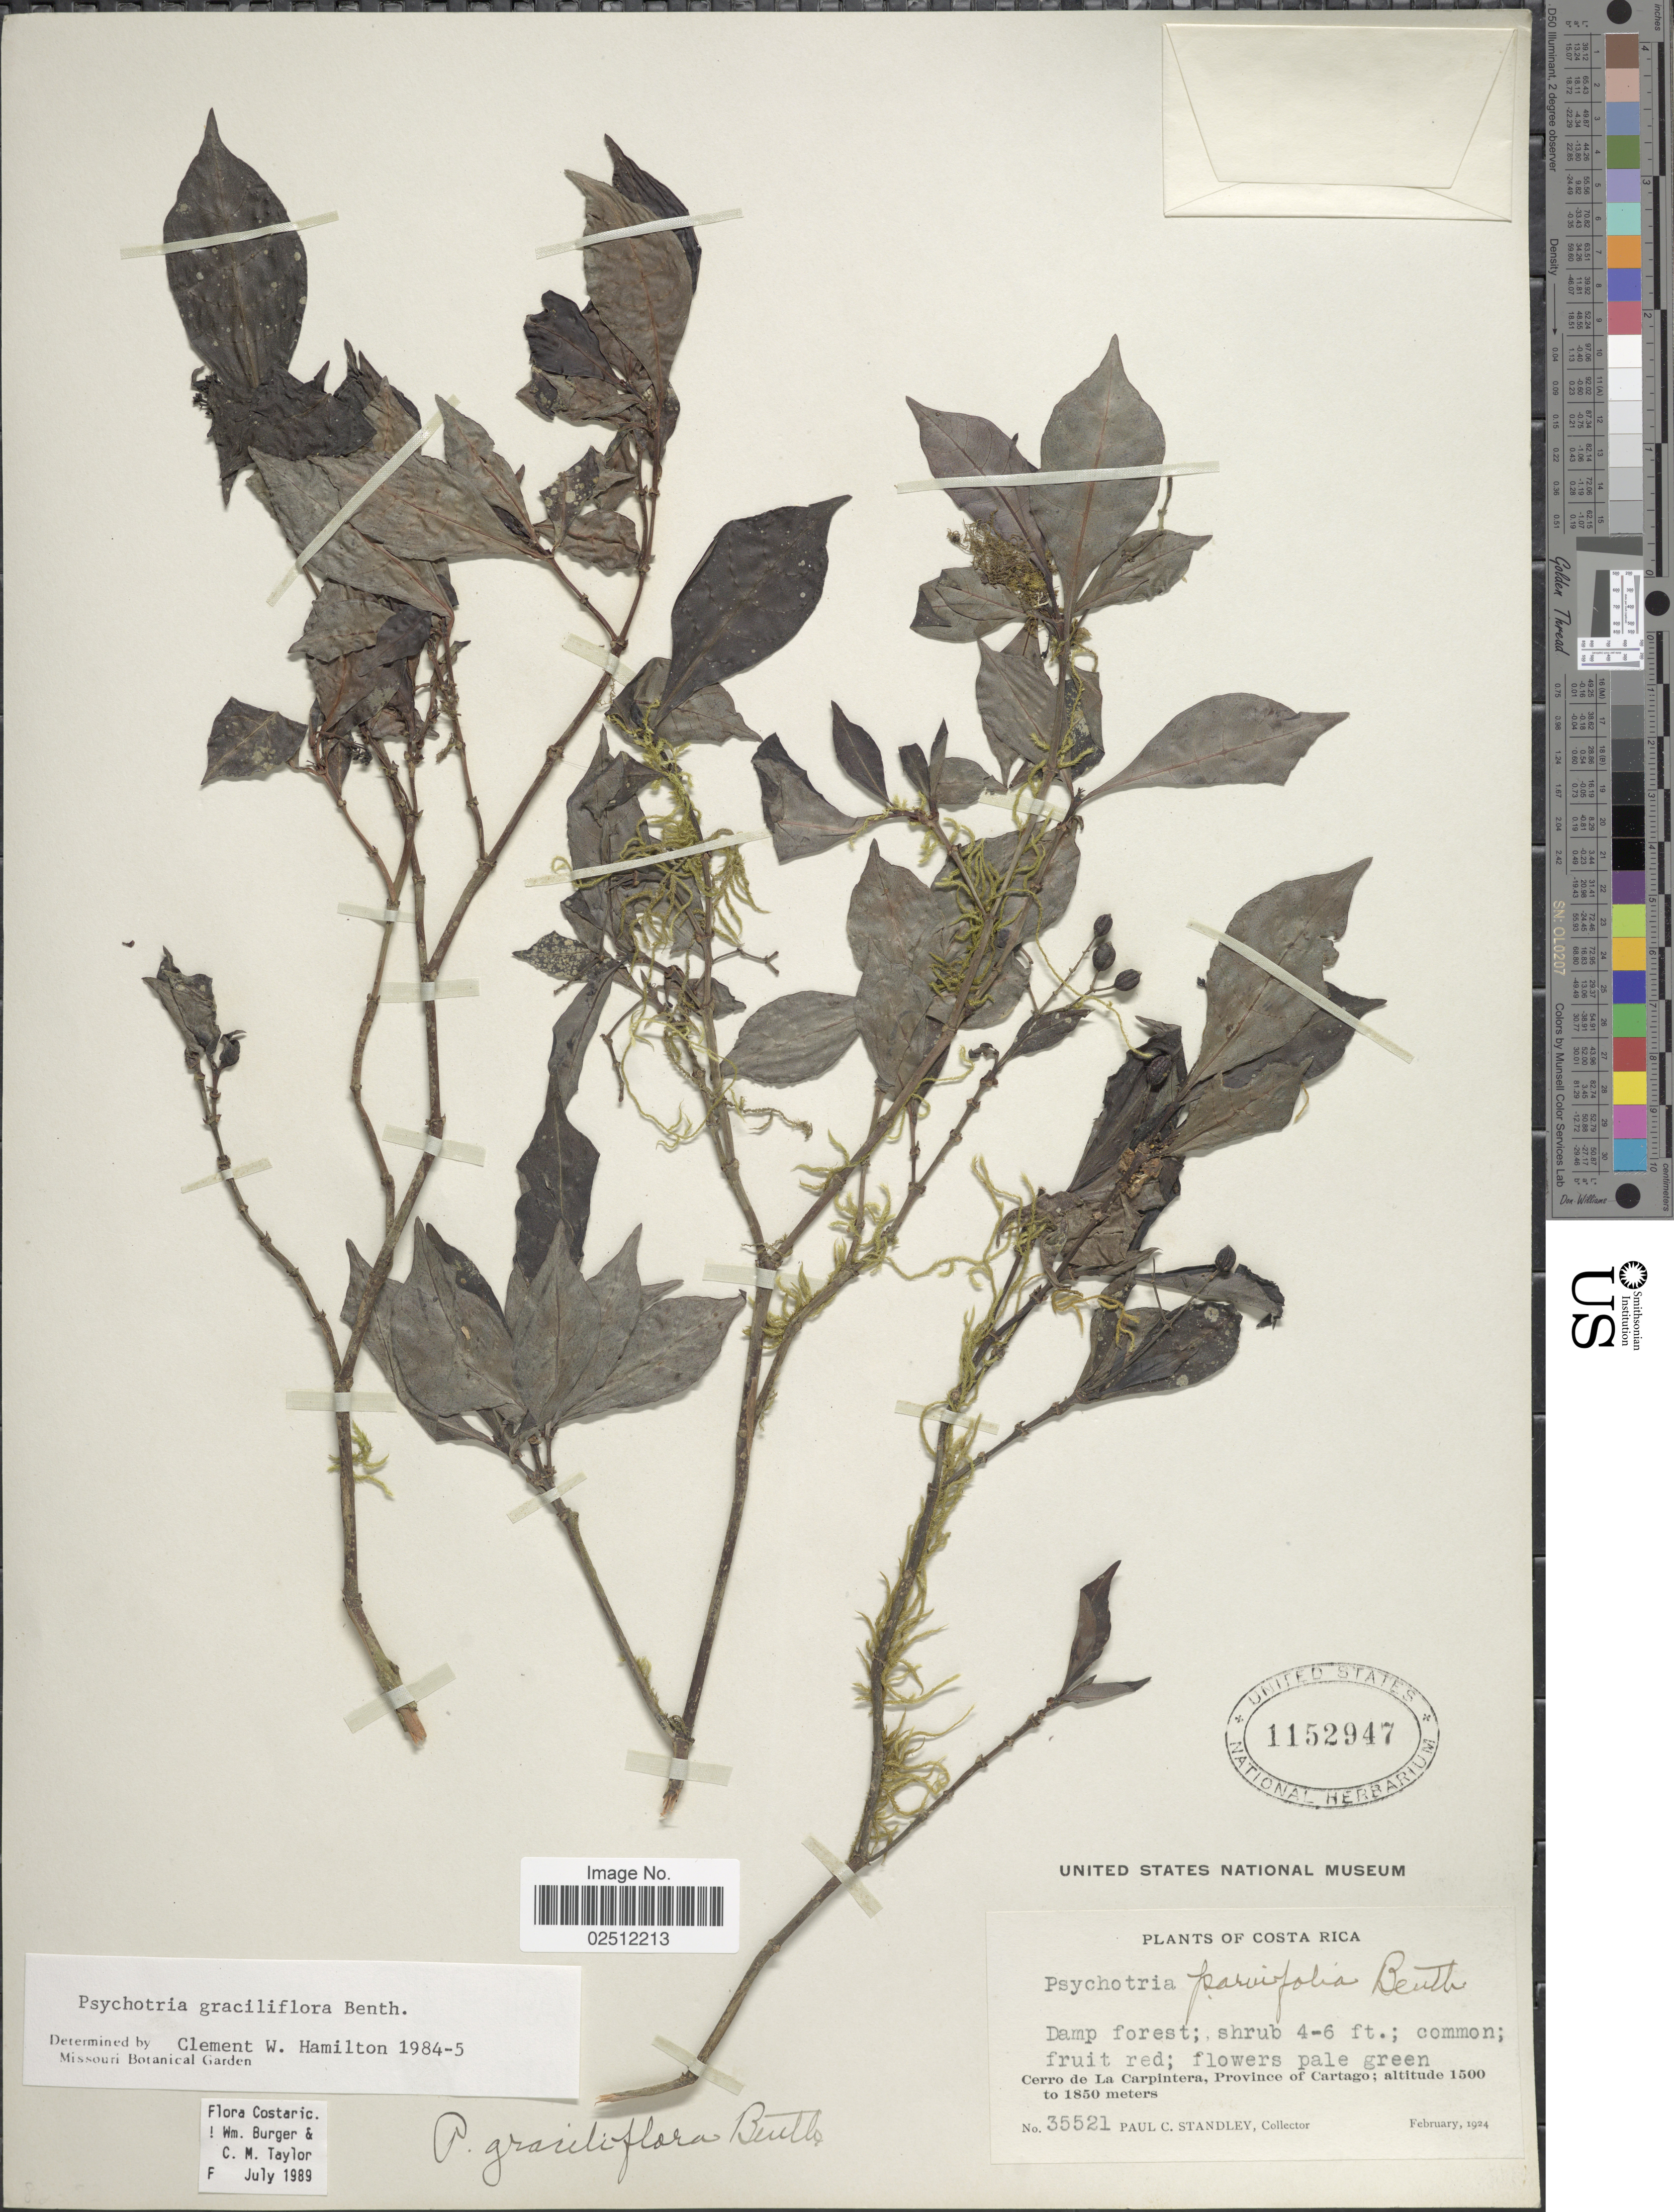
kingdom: Plantae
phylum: Tracheophyta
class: Magnoliopsida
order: Gentianales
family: Rubiaceae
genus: Psychotria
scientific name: Psychotria graciliflora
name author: Benth.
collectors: P. C. Standley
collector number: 35521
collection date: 1924-02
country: Costa Rica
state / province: Cartago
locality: Damp forest, Cerro de La Carpintera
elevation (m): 1500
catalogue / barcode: US 1152947